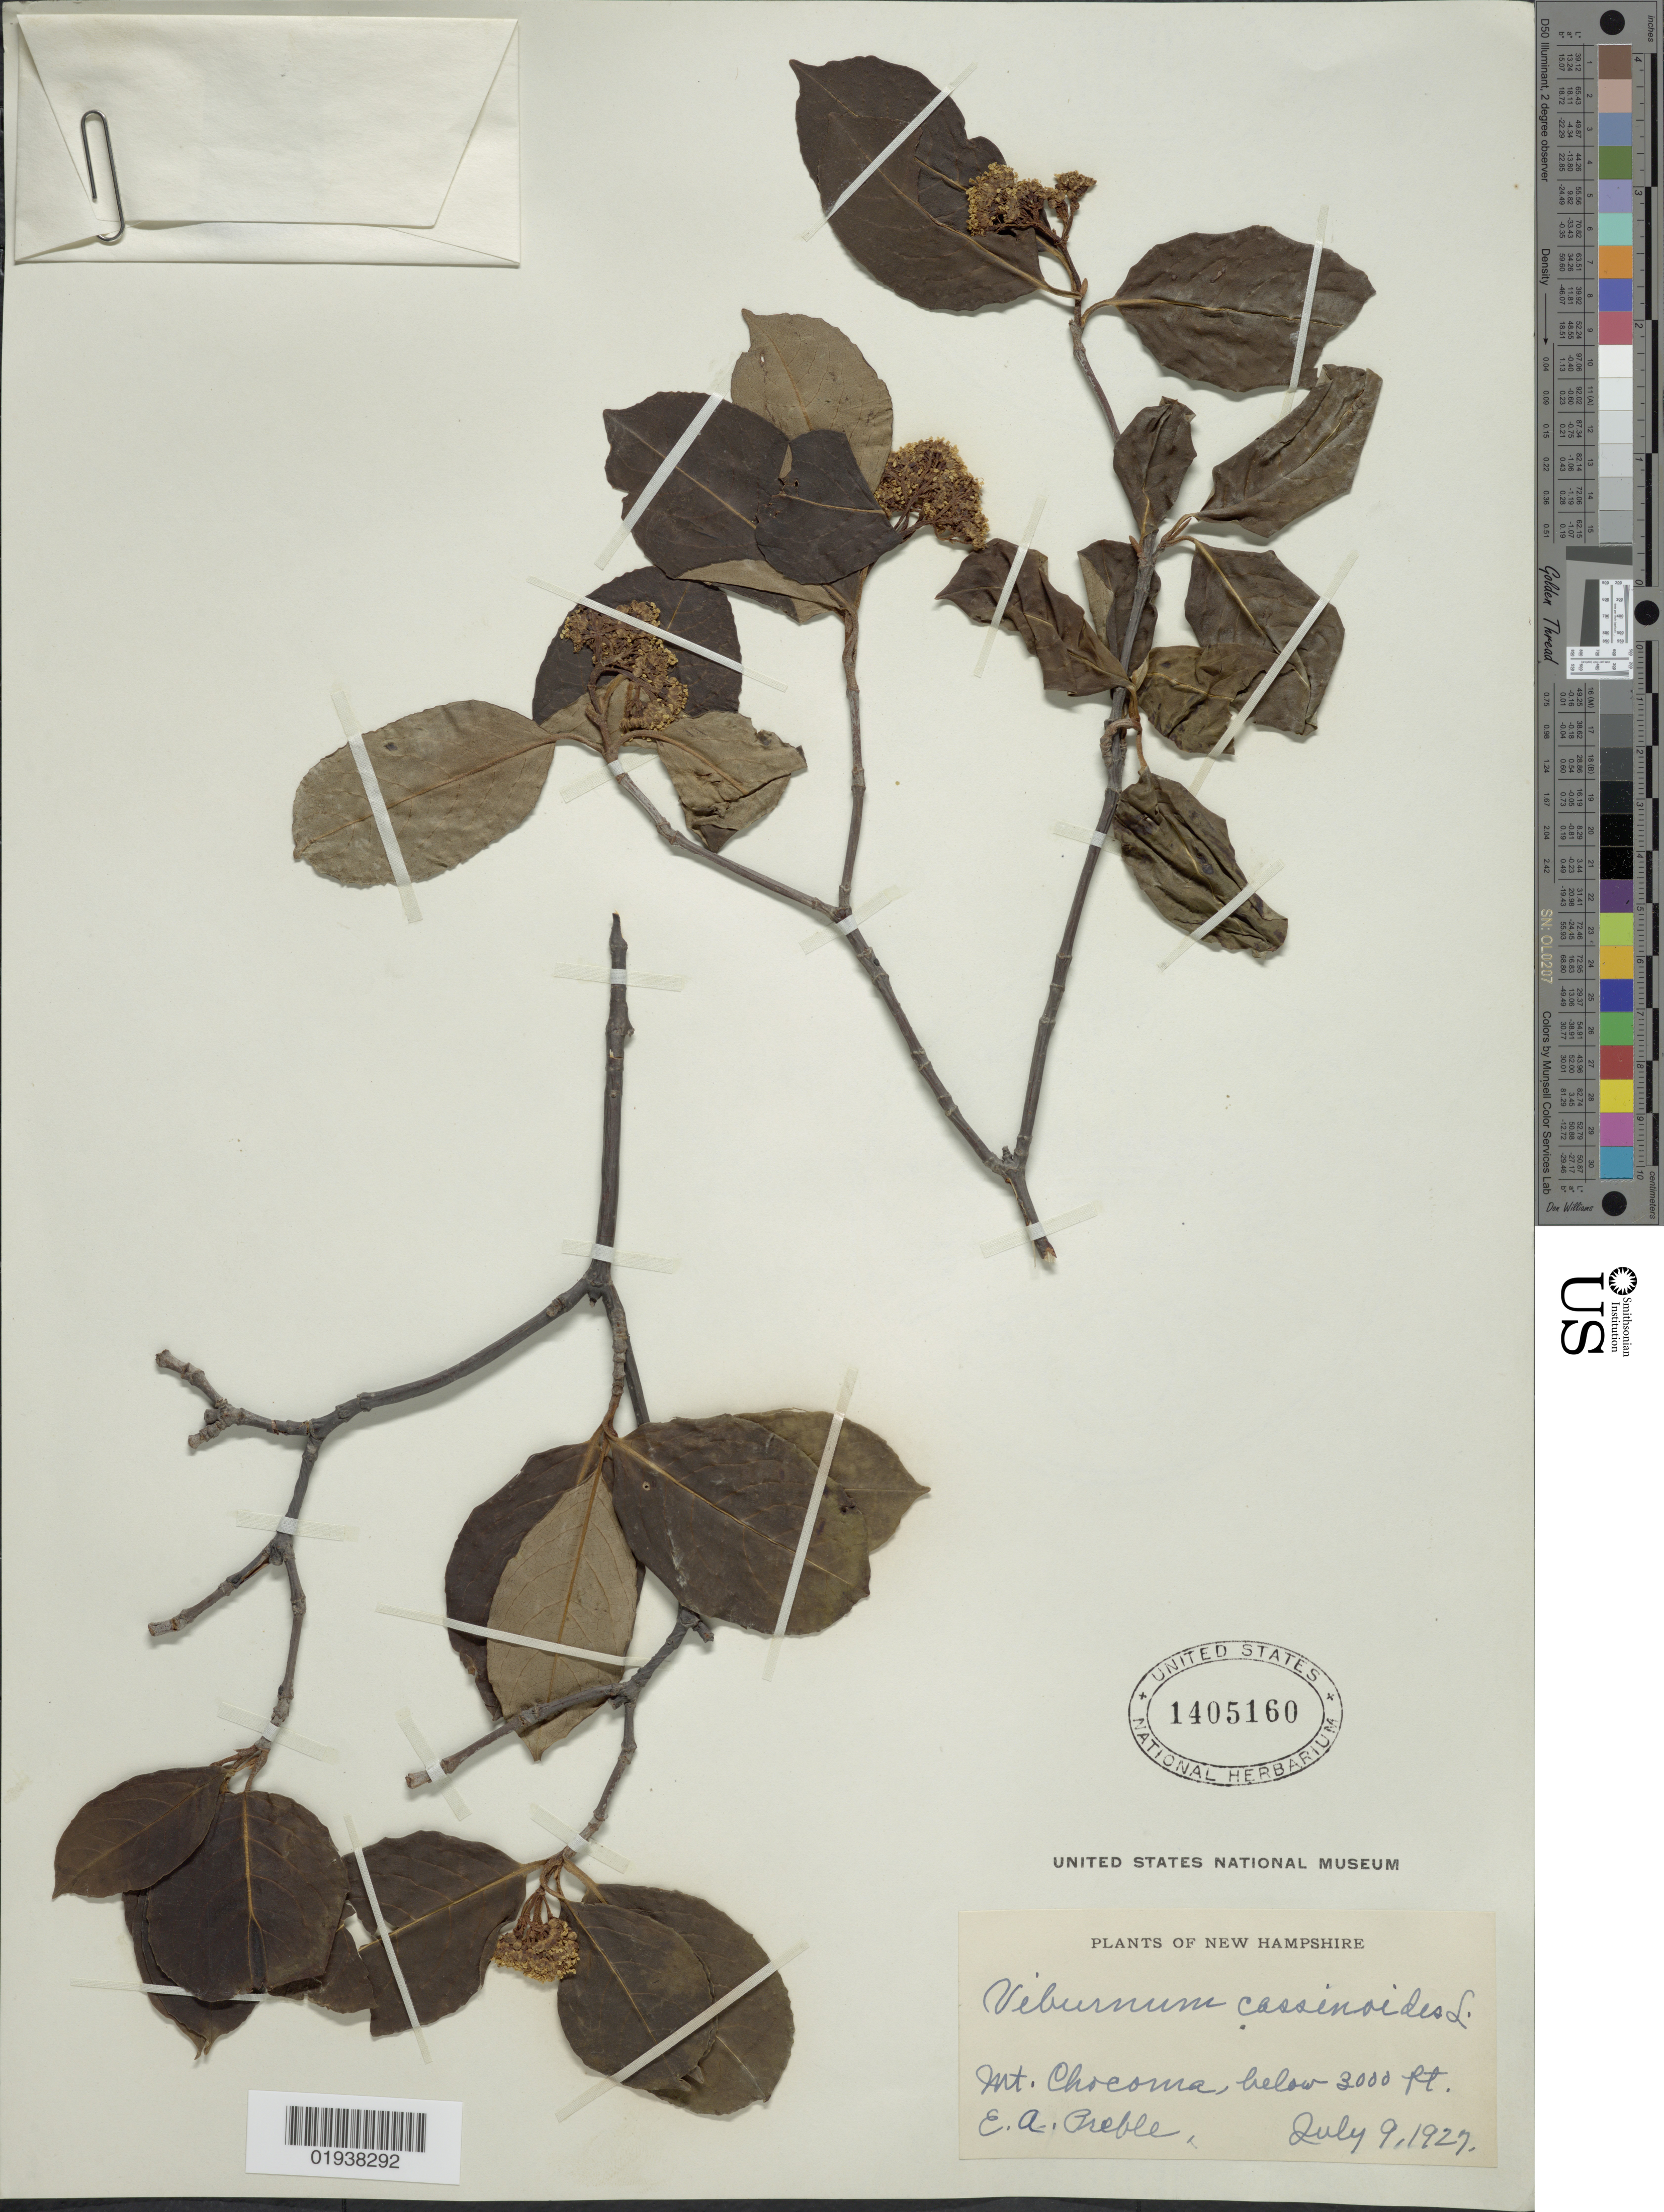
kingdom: Plantae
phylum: Tracheophyta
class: Magnoliopsida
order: Dipsacales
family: Viburnaceae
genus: Viburnum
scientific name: Viburnum cassinoides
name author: L.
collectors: E. Preble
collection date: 1927-07-09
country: United States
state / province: New Hampshire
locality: Mt. Chocoma.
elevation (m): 914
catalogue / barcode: US 1405160